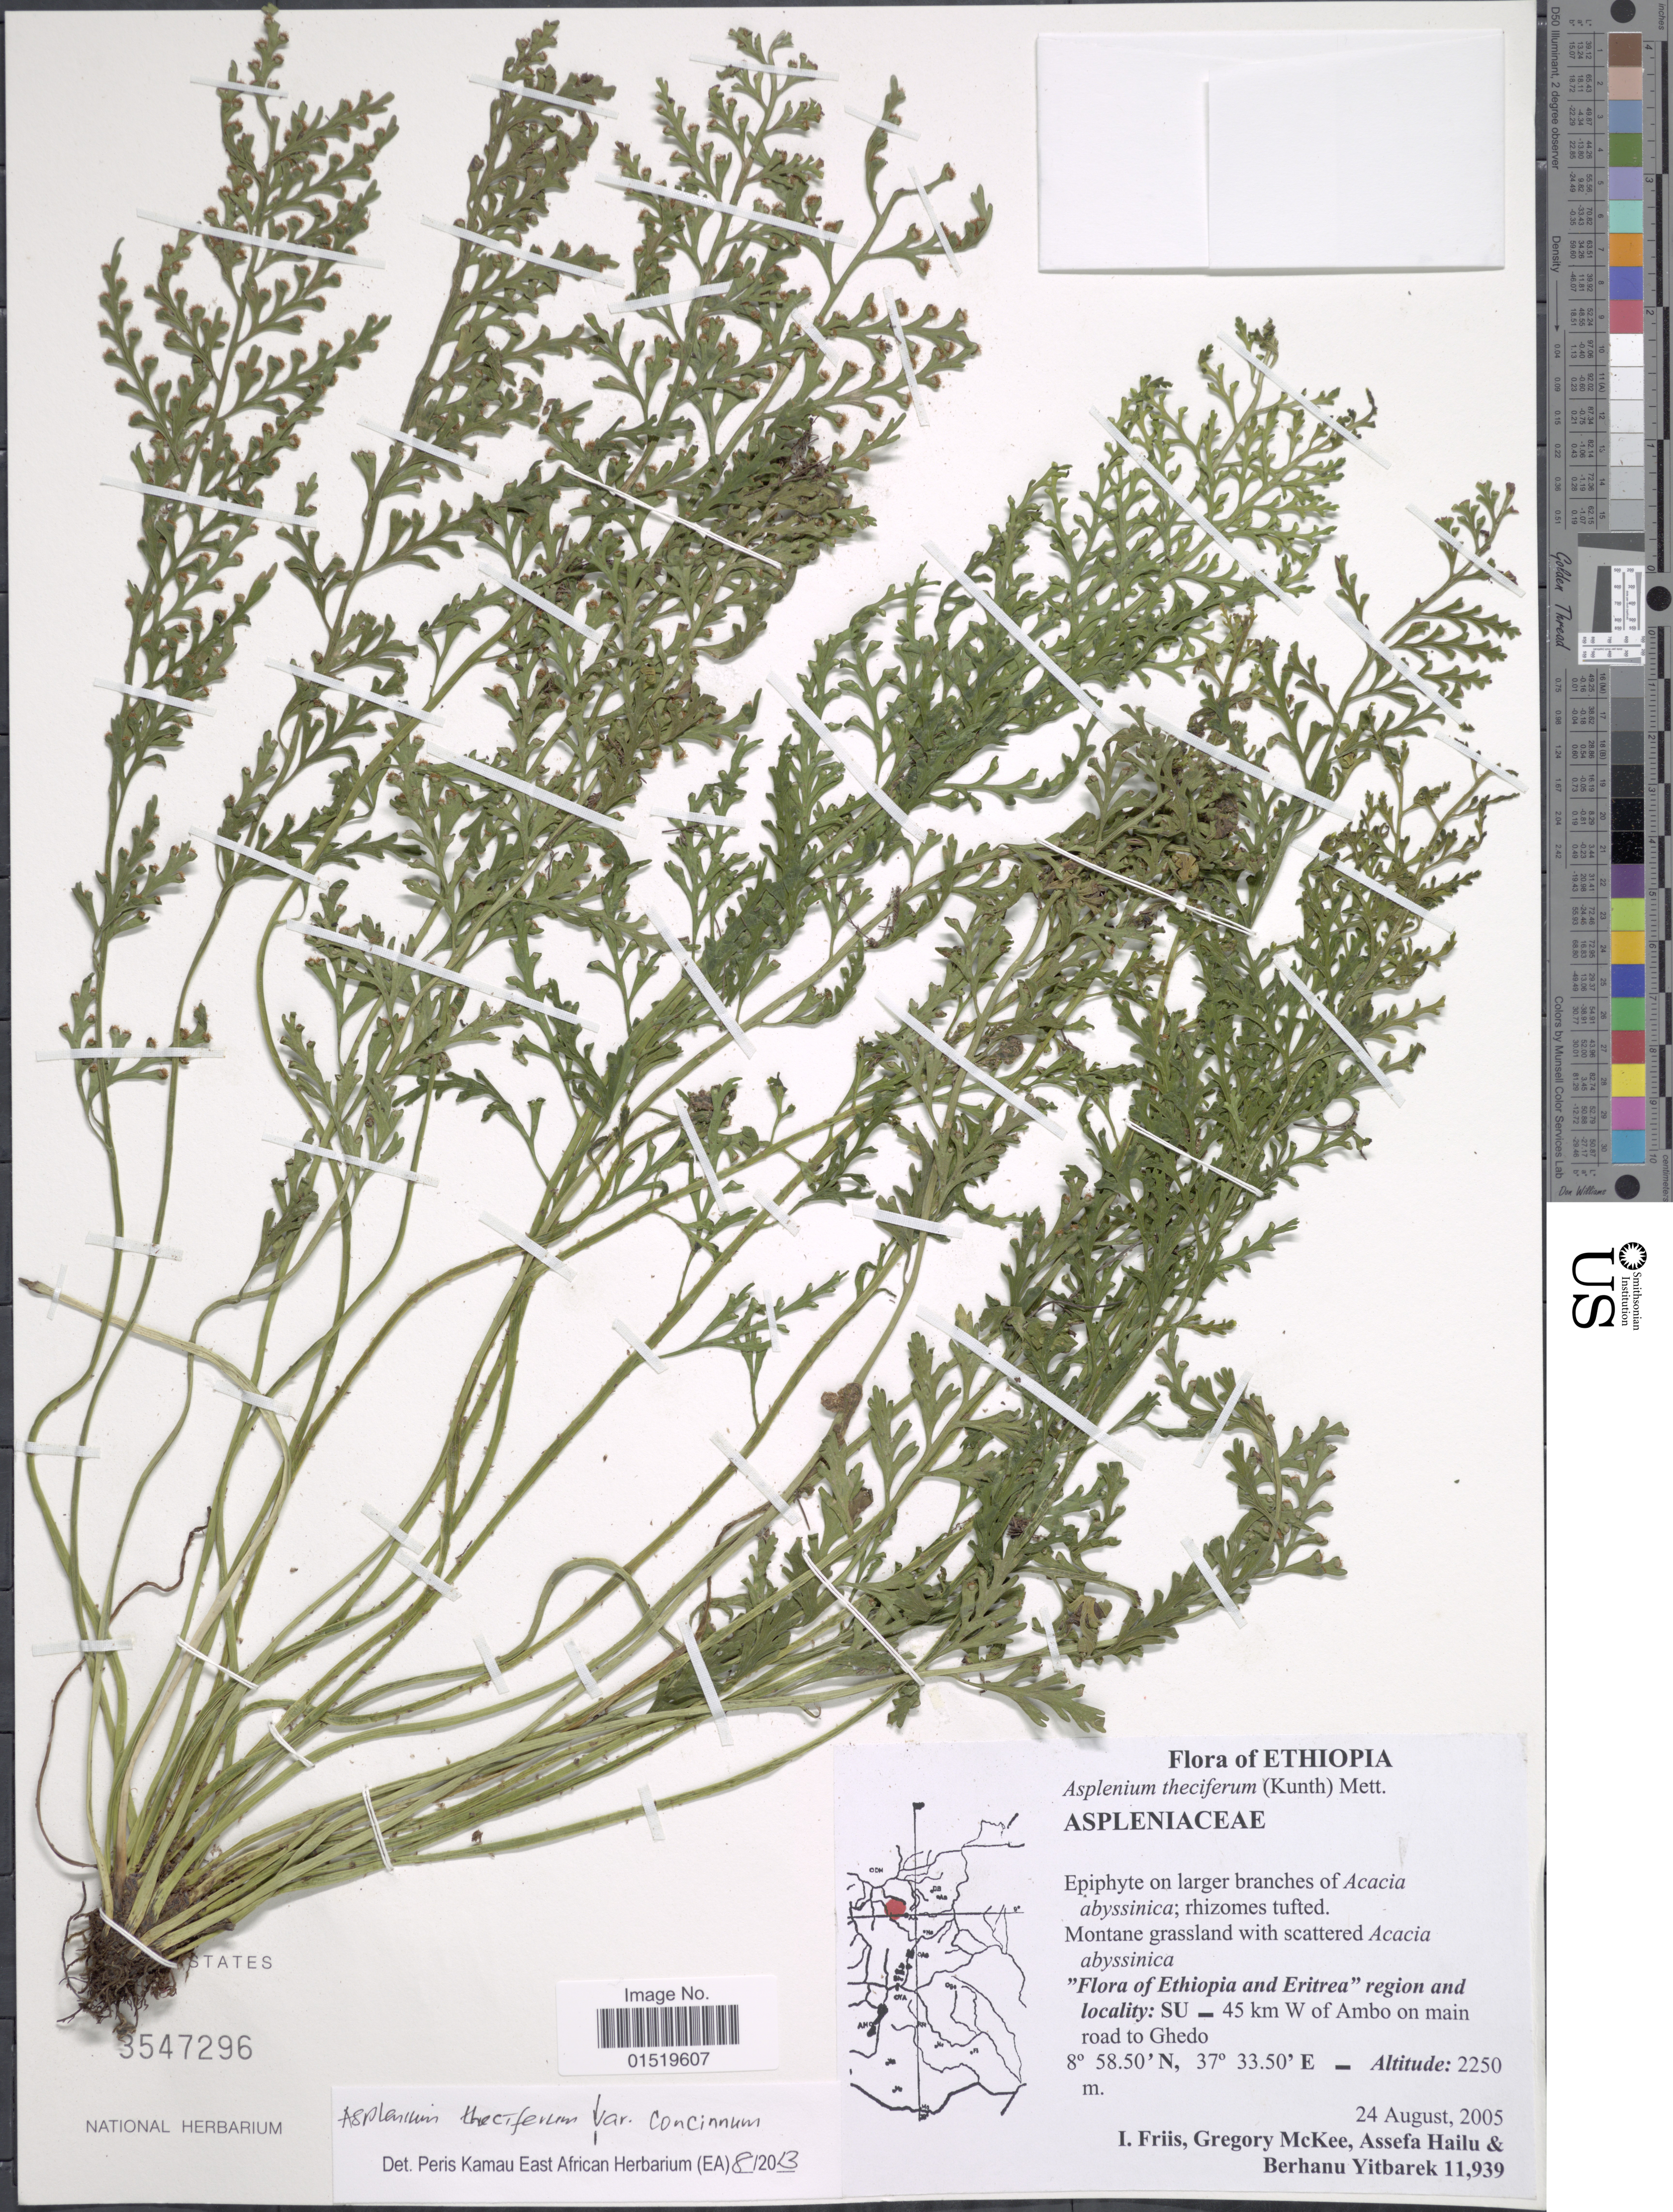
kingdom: Plantae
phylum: Tracheophyta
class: Polypodiopsida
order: Polypodiales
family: Aspleniaceae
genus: Asplenium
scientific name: Asplenium theciferum var. concinnum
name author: (Schrad.) Schelpe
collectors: I. Friis, G. S. McKee, A. Hailu & B. Yitbarek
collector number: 11939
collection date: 2005-08-24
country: Ethiopia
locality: Ethiopa and Eirtrea, SU - 45 km W of Ambo on main road to Ghedo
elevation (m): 2250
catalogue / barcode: US 3547296